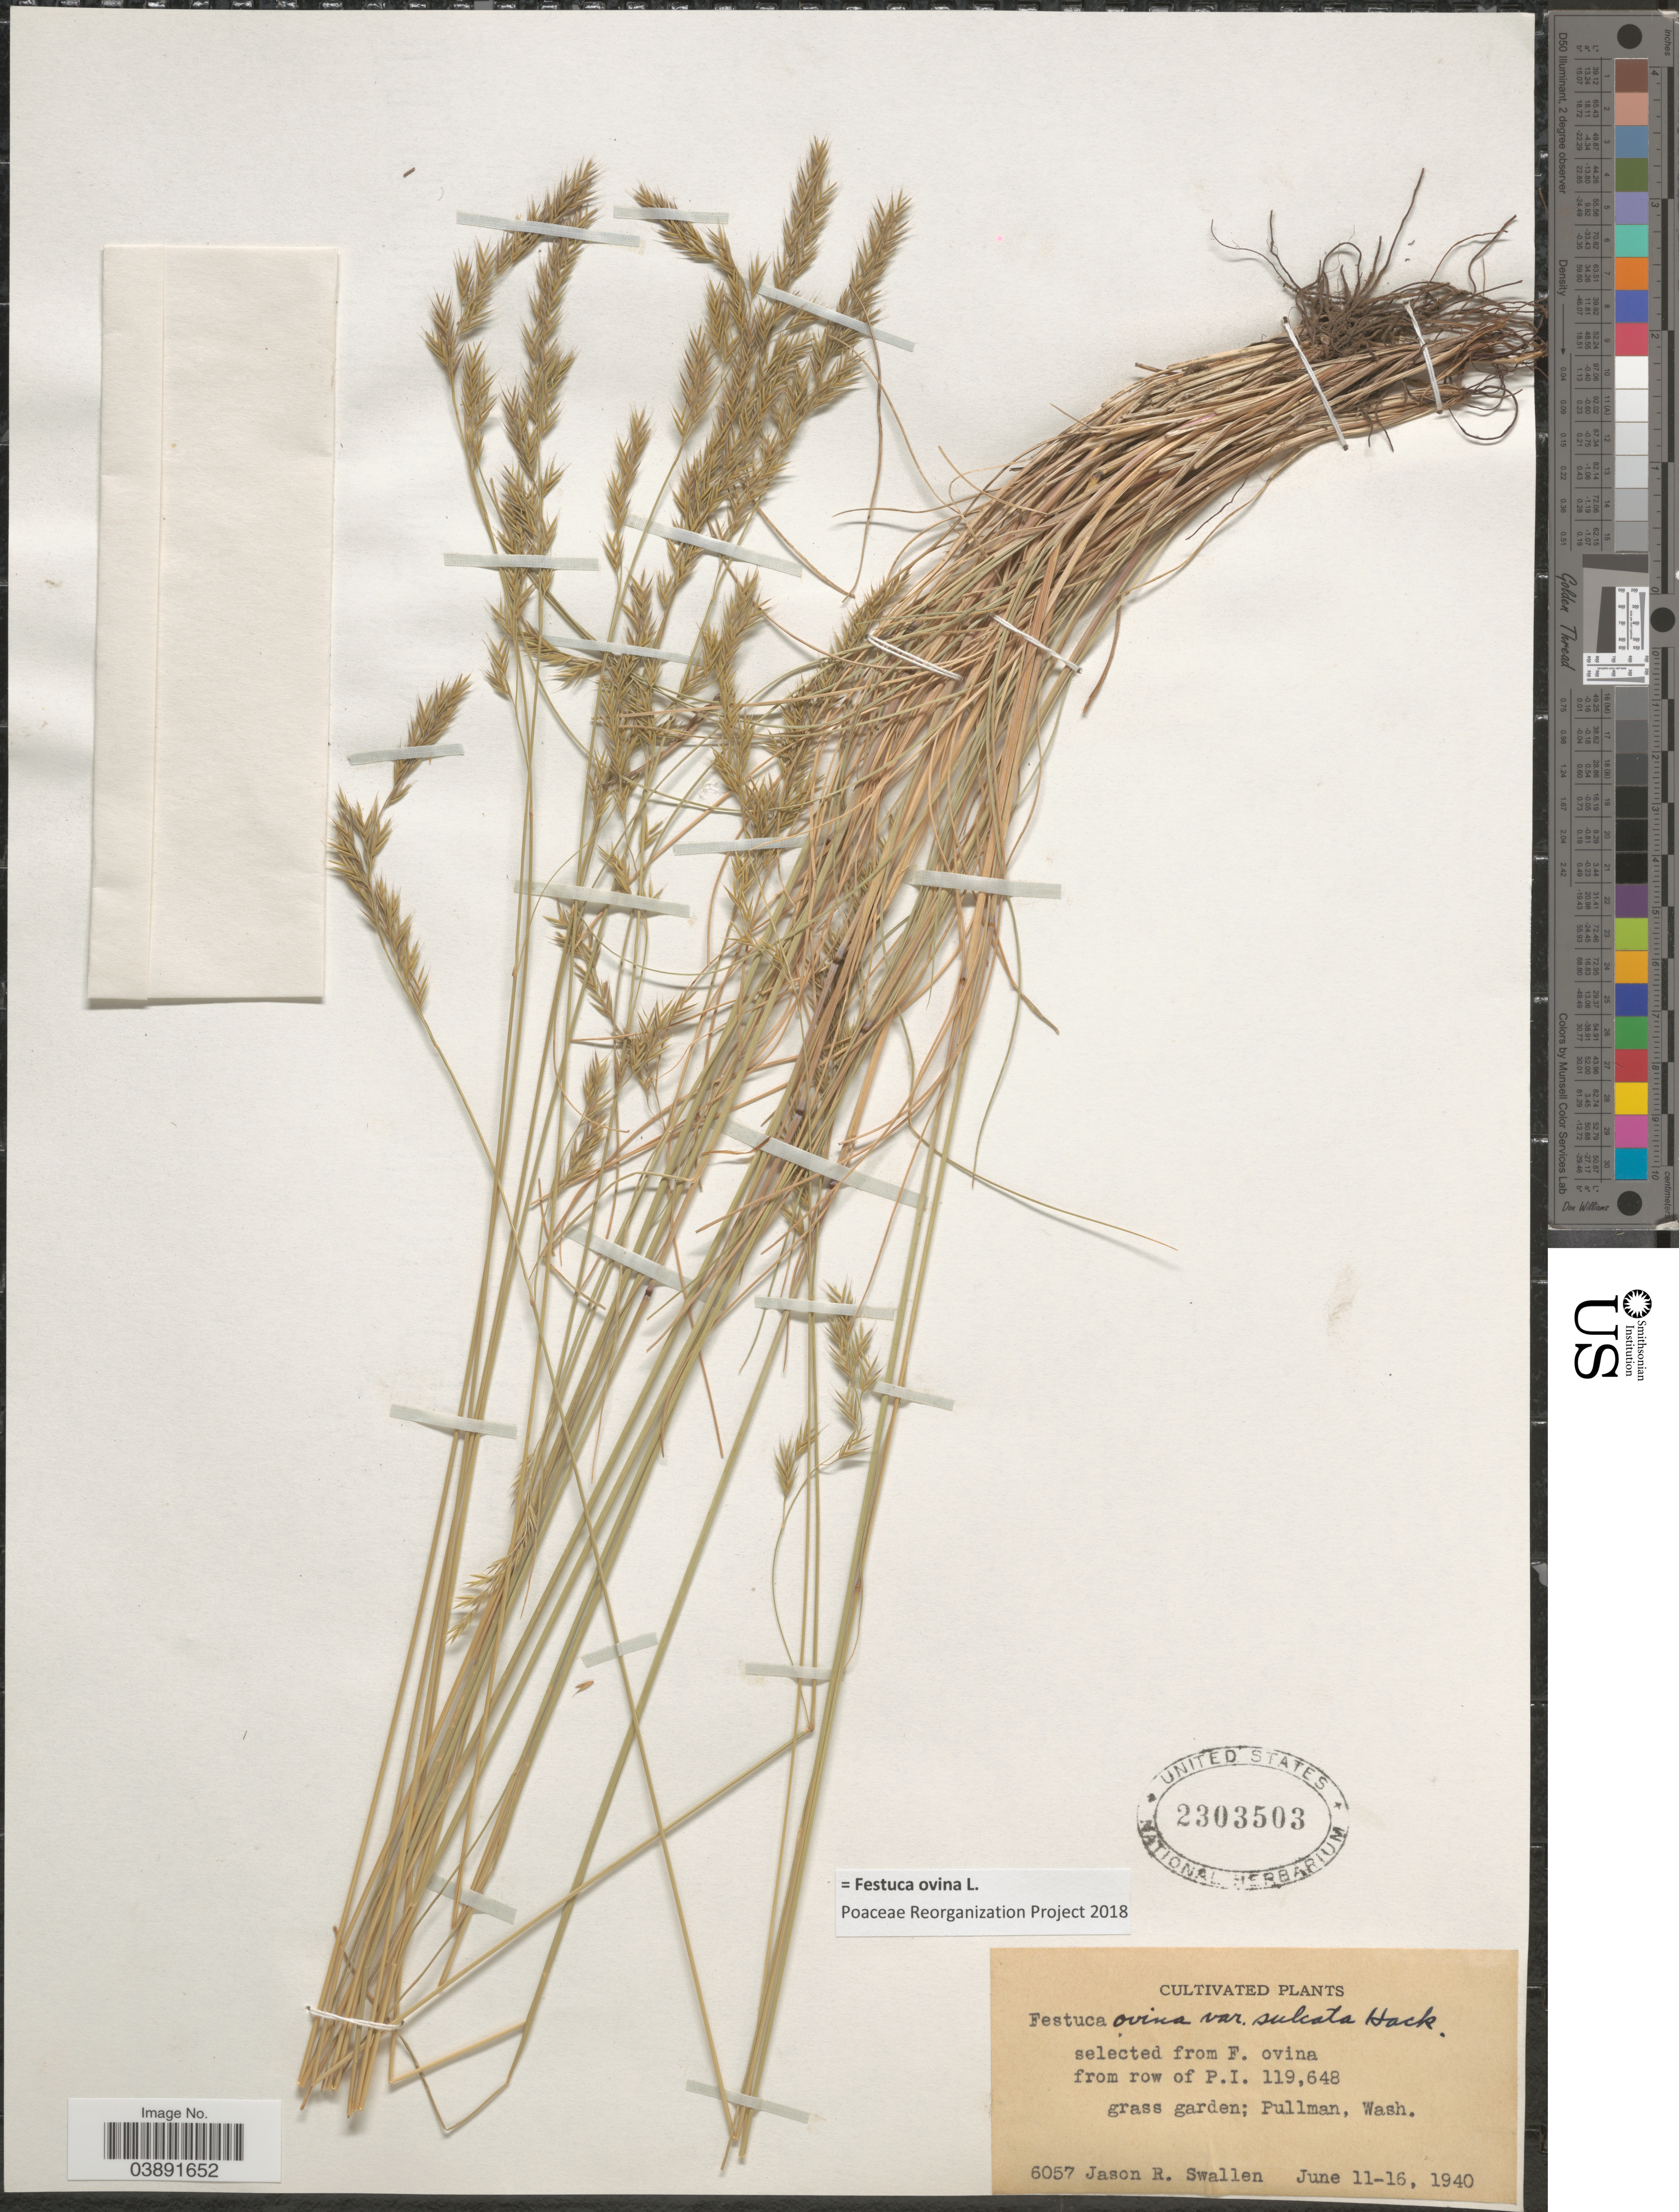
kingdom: Plantae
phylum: Tracheophyta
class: Liliopsida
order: Poales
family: Poaceae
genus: Festuca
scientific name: Festuca ovina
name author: L.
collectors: J. R. Swallen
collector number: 6057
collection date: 1940-06-11/1940-06-16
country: United States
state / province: Washington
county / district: Whitman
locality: Pullman.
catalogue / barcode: US 2303503